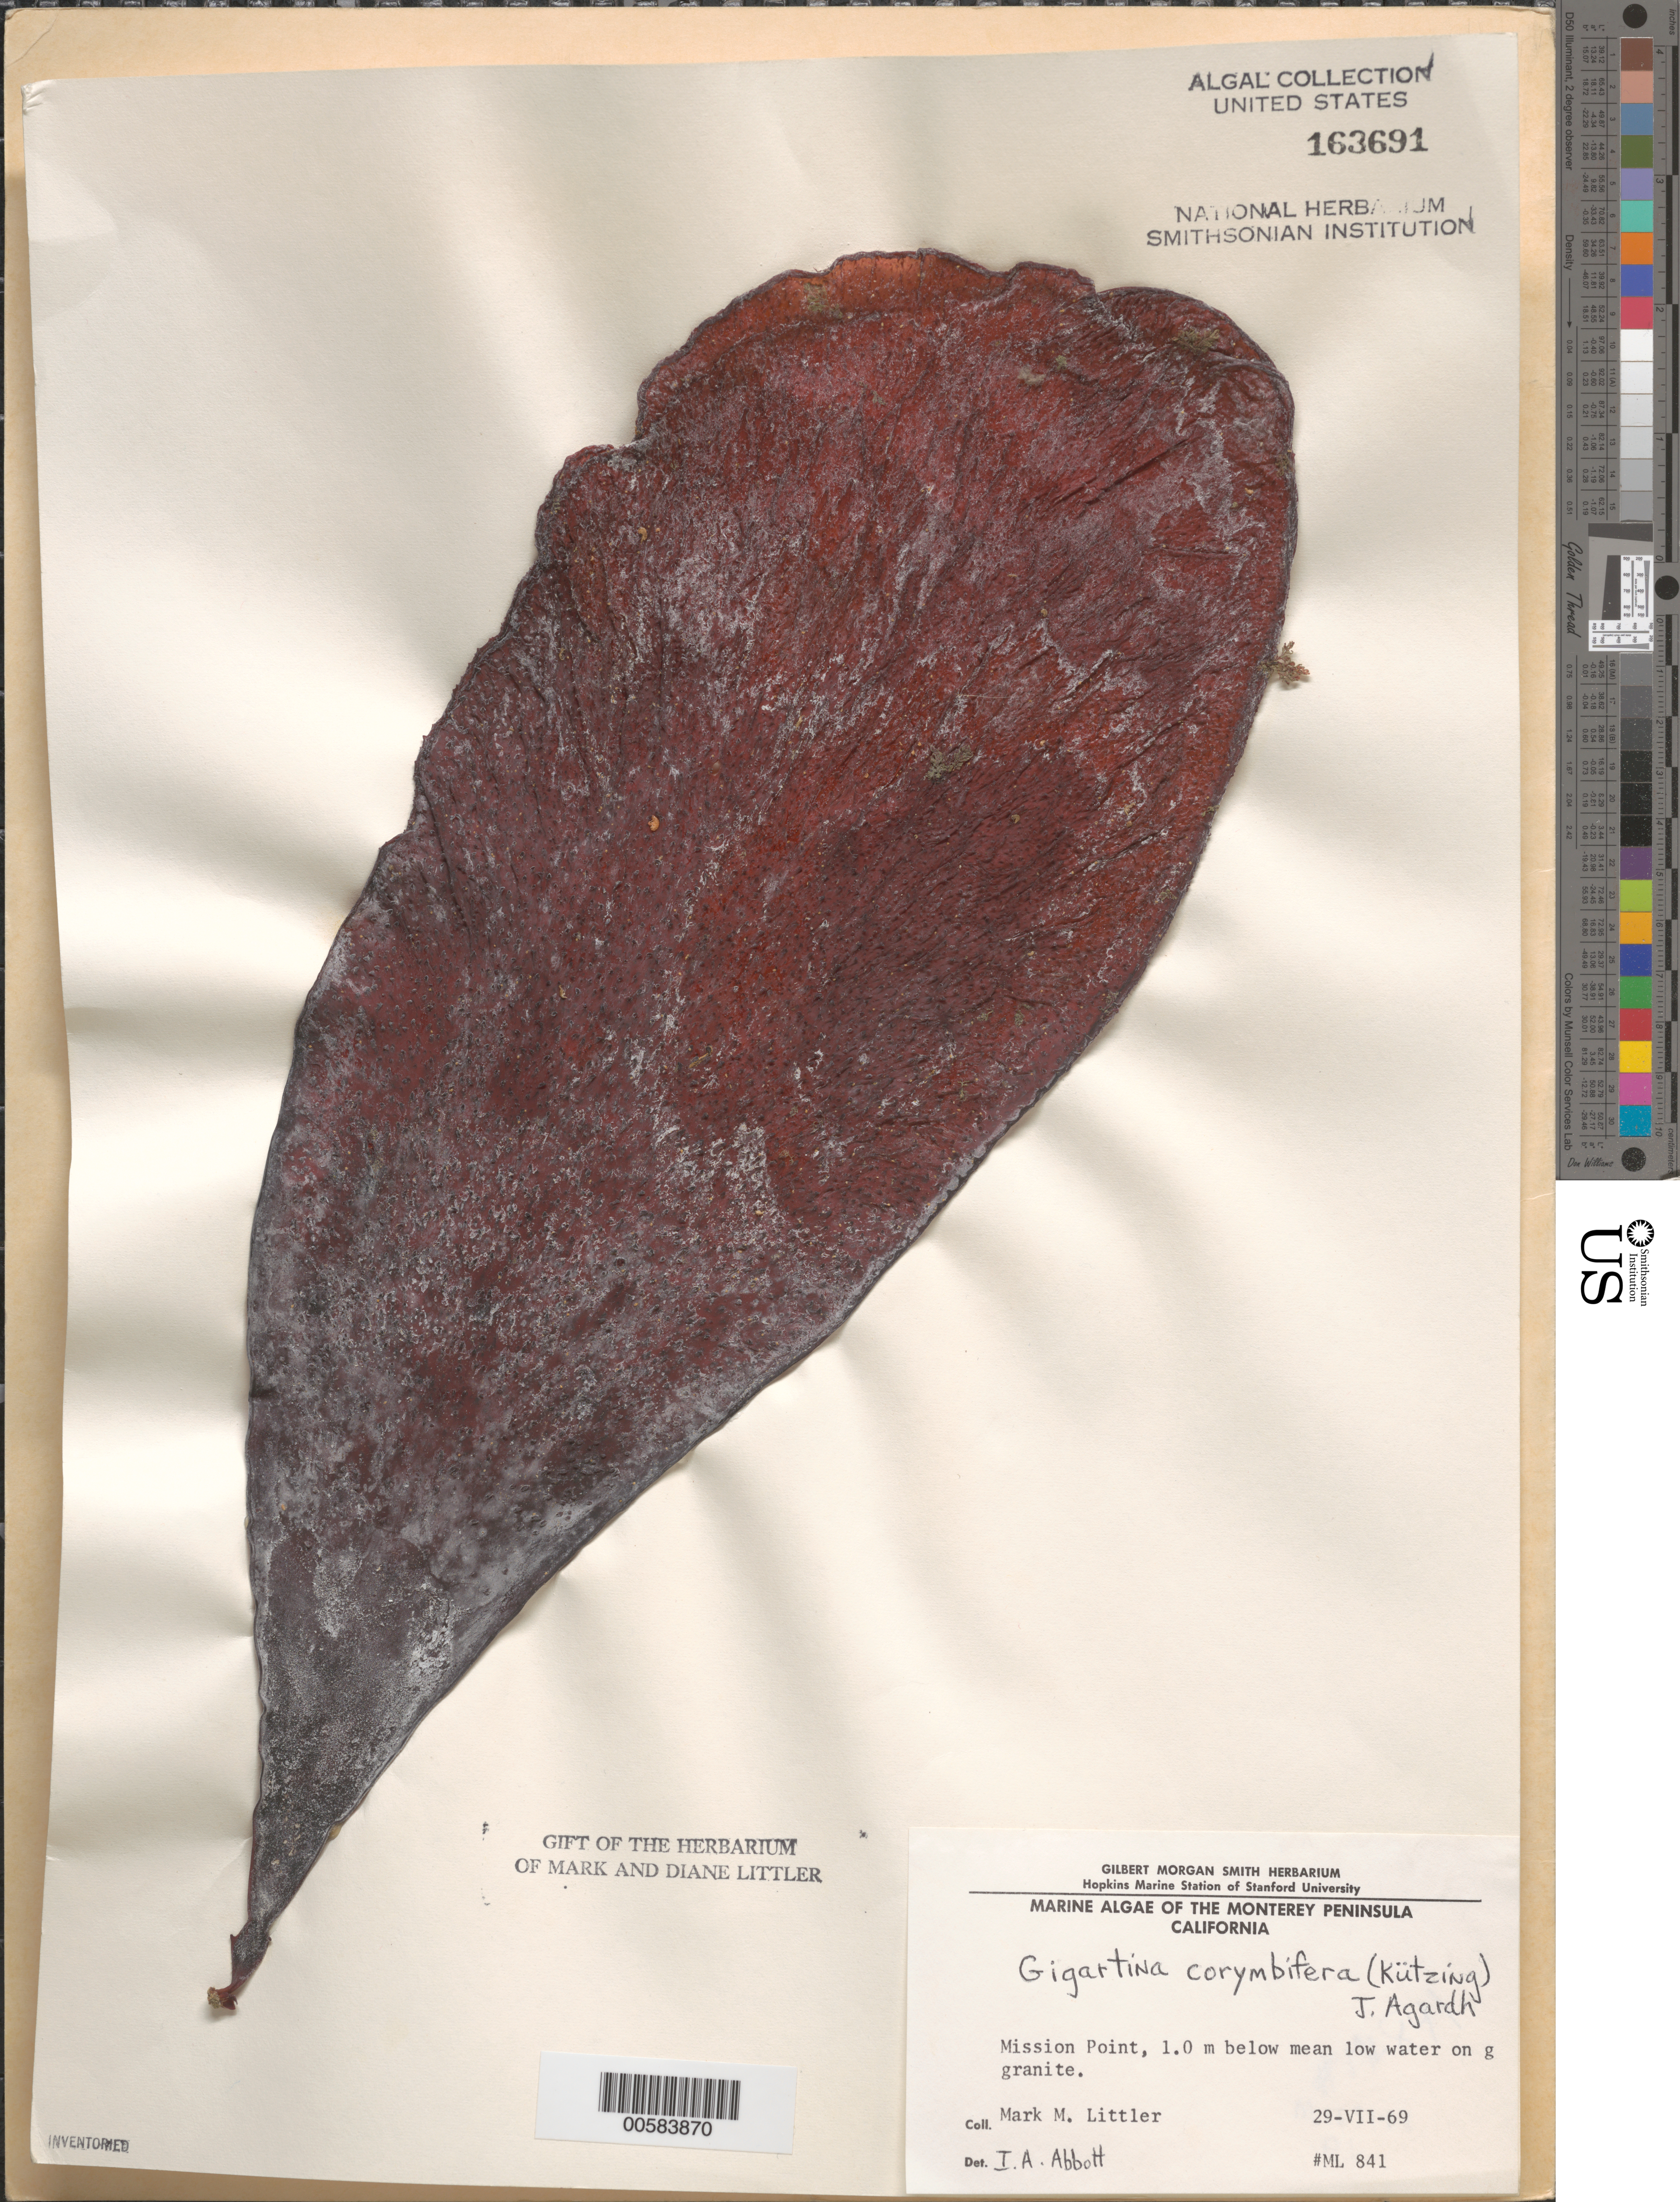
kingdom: Plantae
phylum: Rhodophyta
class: Florideophyceae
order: Gigartinales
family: Gigartinaceae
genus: Chondracanthus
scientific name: Chondracanthus corymbiferus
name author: (Kütz.) Guiry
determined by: Algae name updating Project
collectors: M. M. Littler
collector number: ML 841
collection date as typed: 29 Jul 1969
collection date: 1969-07-29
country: United States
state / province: California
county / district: Monterey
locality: Mission Point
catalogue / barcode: US 163691